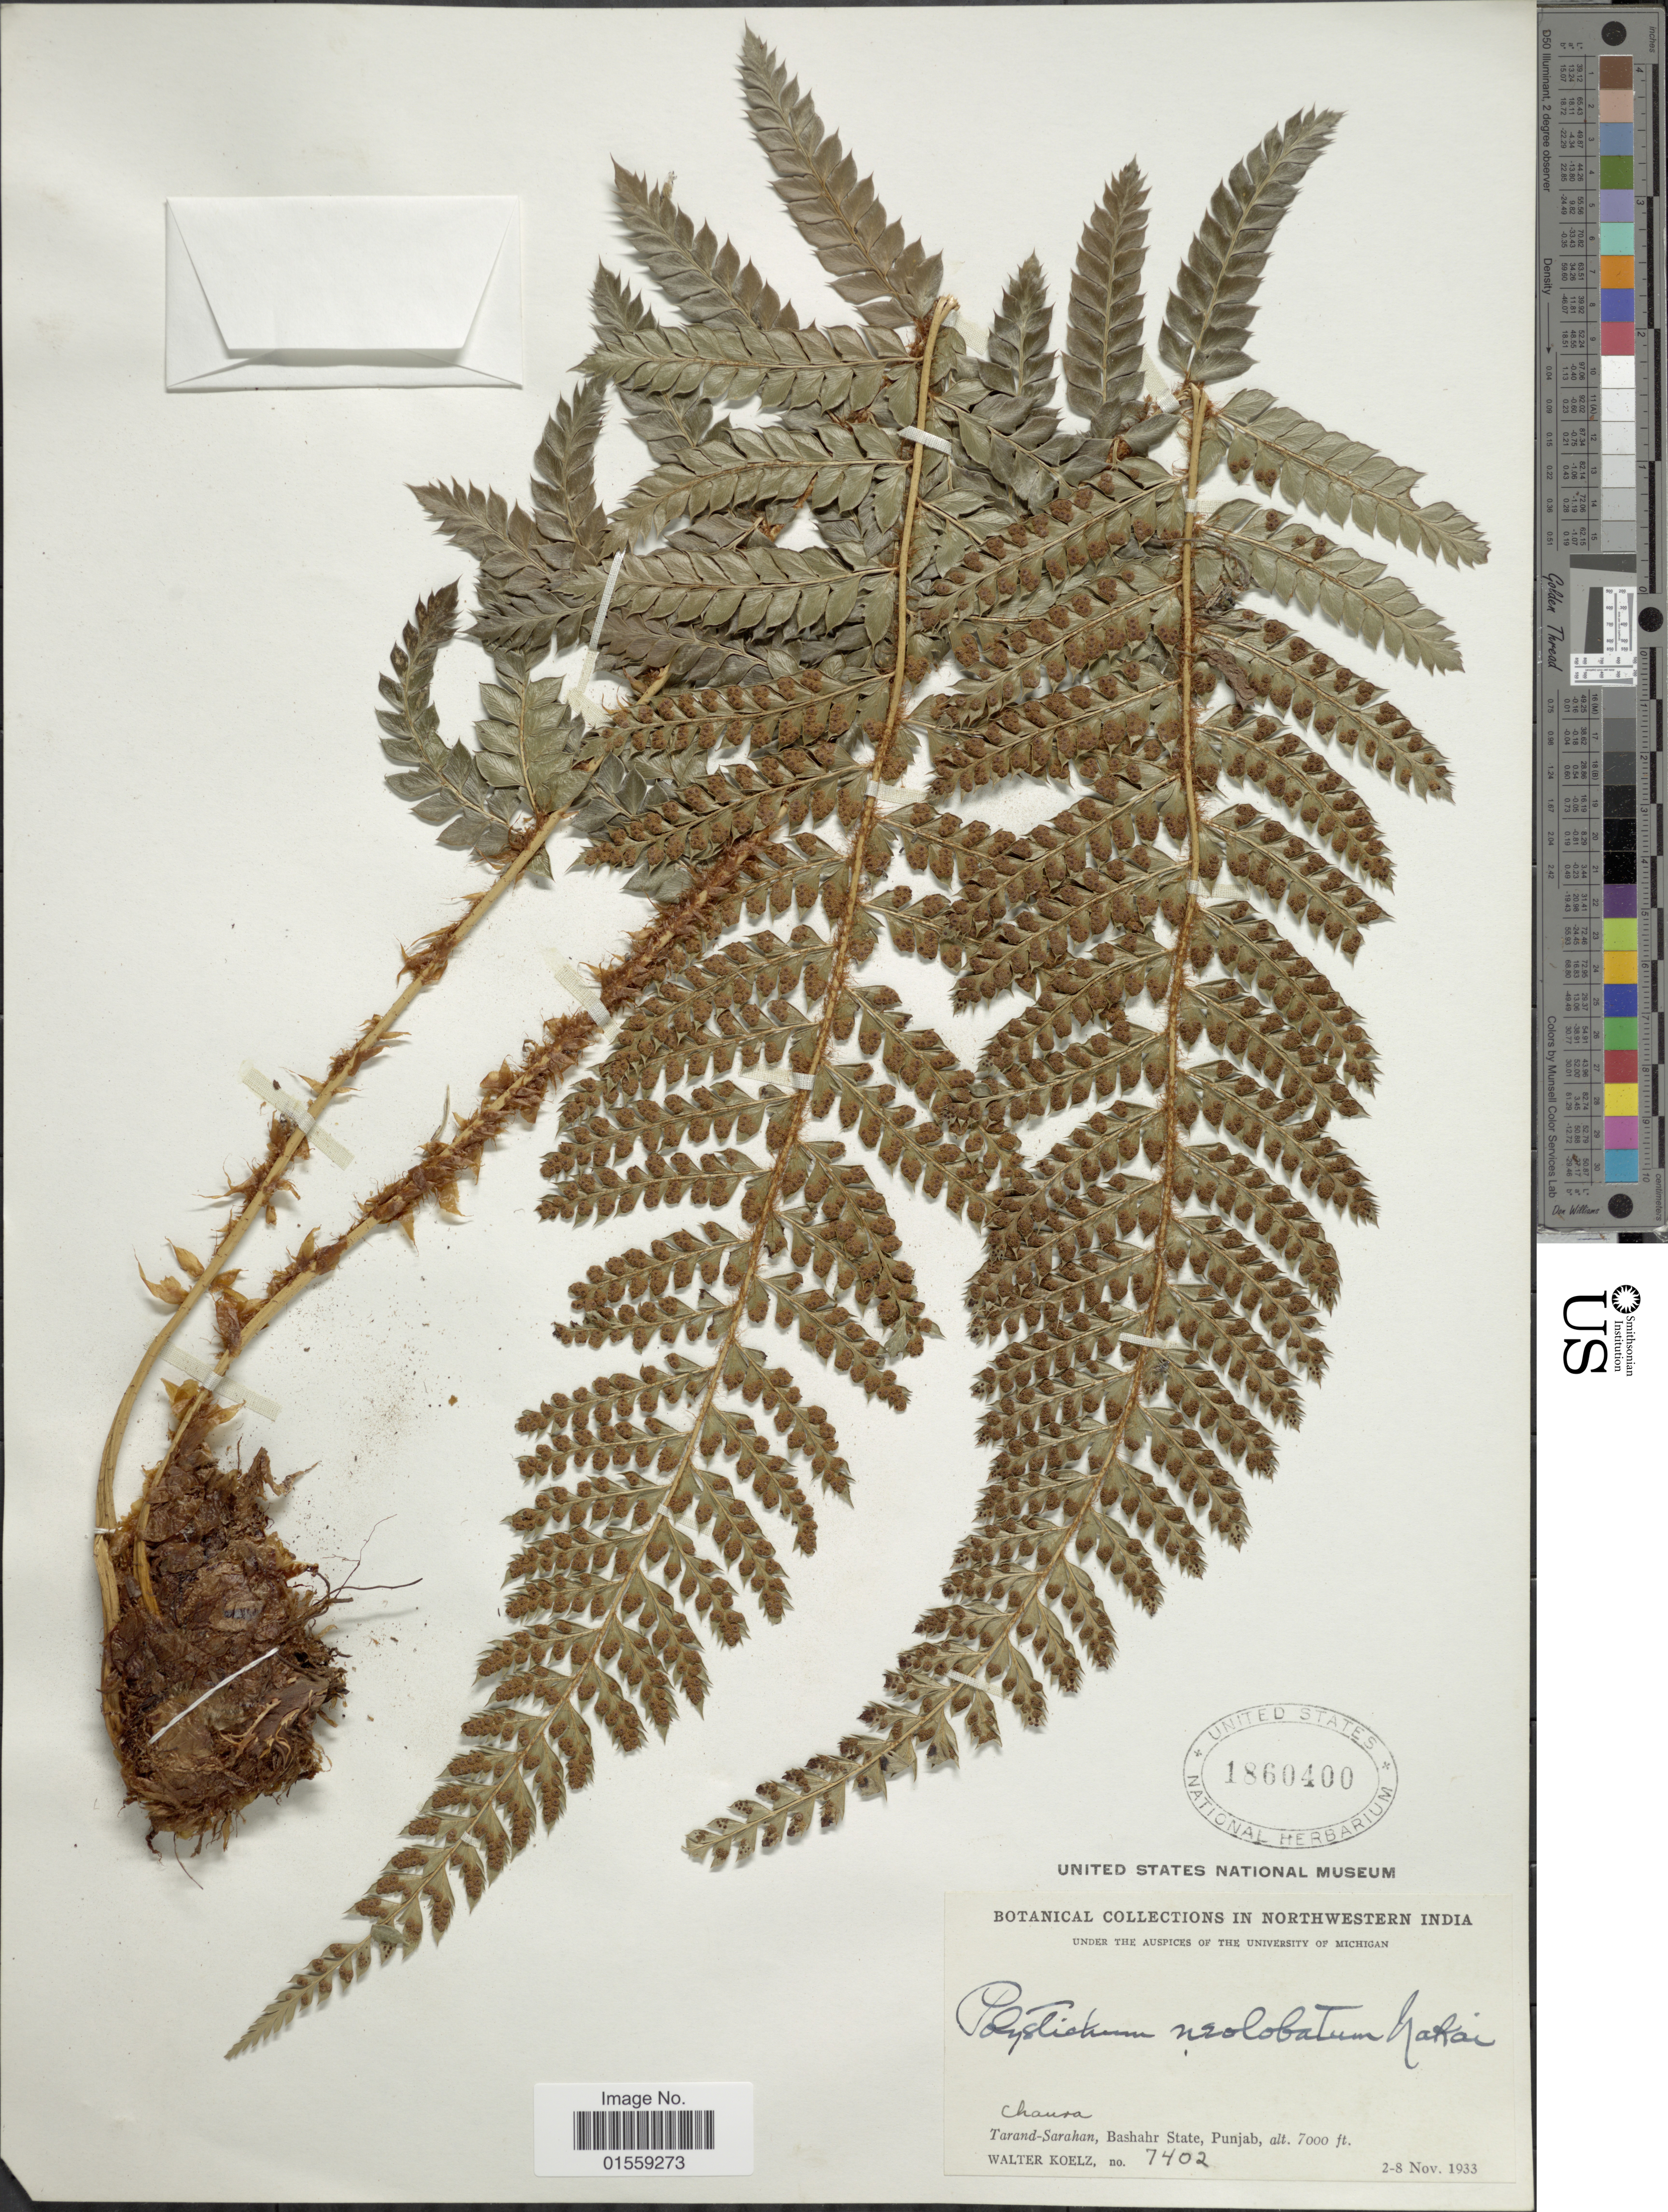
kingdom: Plantae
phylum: Tracheophyta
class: Polypodiopsida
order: Polypodiales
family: Dryopteridaceae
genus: Polystichum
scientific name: Polystichum neolobatum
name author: Nakai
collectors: W. N. Koelz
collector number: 7402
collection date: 1933-11-02/1933-11-08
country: India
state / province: Punjab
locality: Chaura, Tarand-Sarahan, Bashahr State, Punjab.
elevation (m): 2134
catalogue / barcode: US 1860400